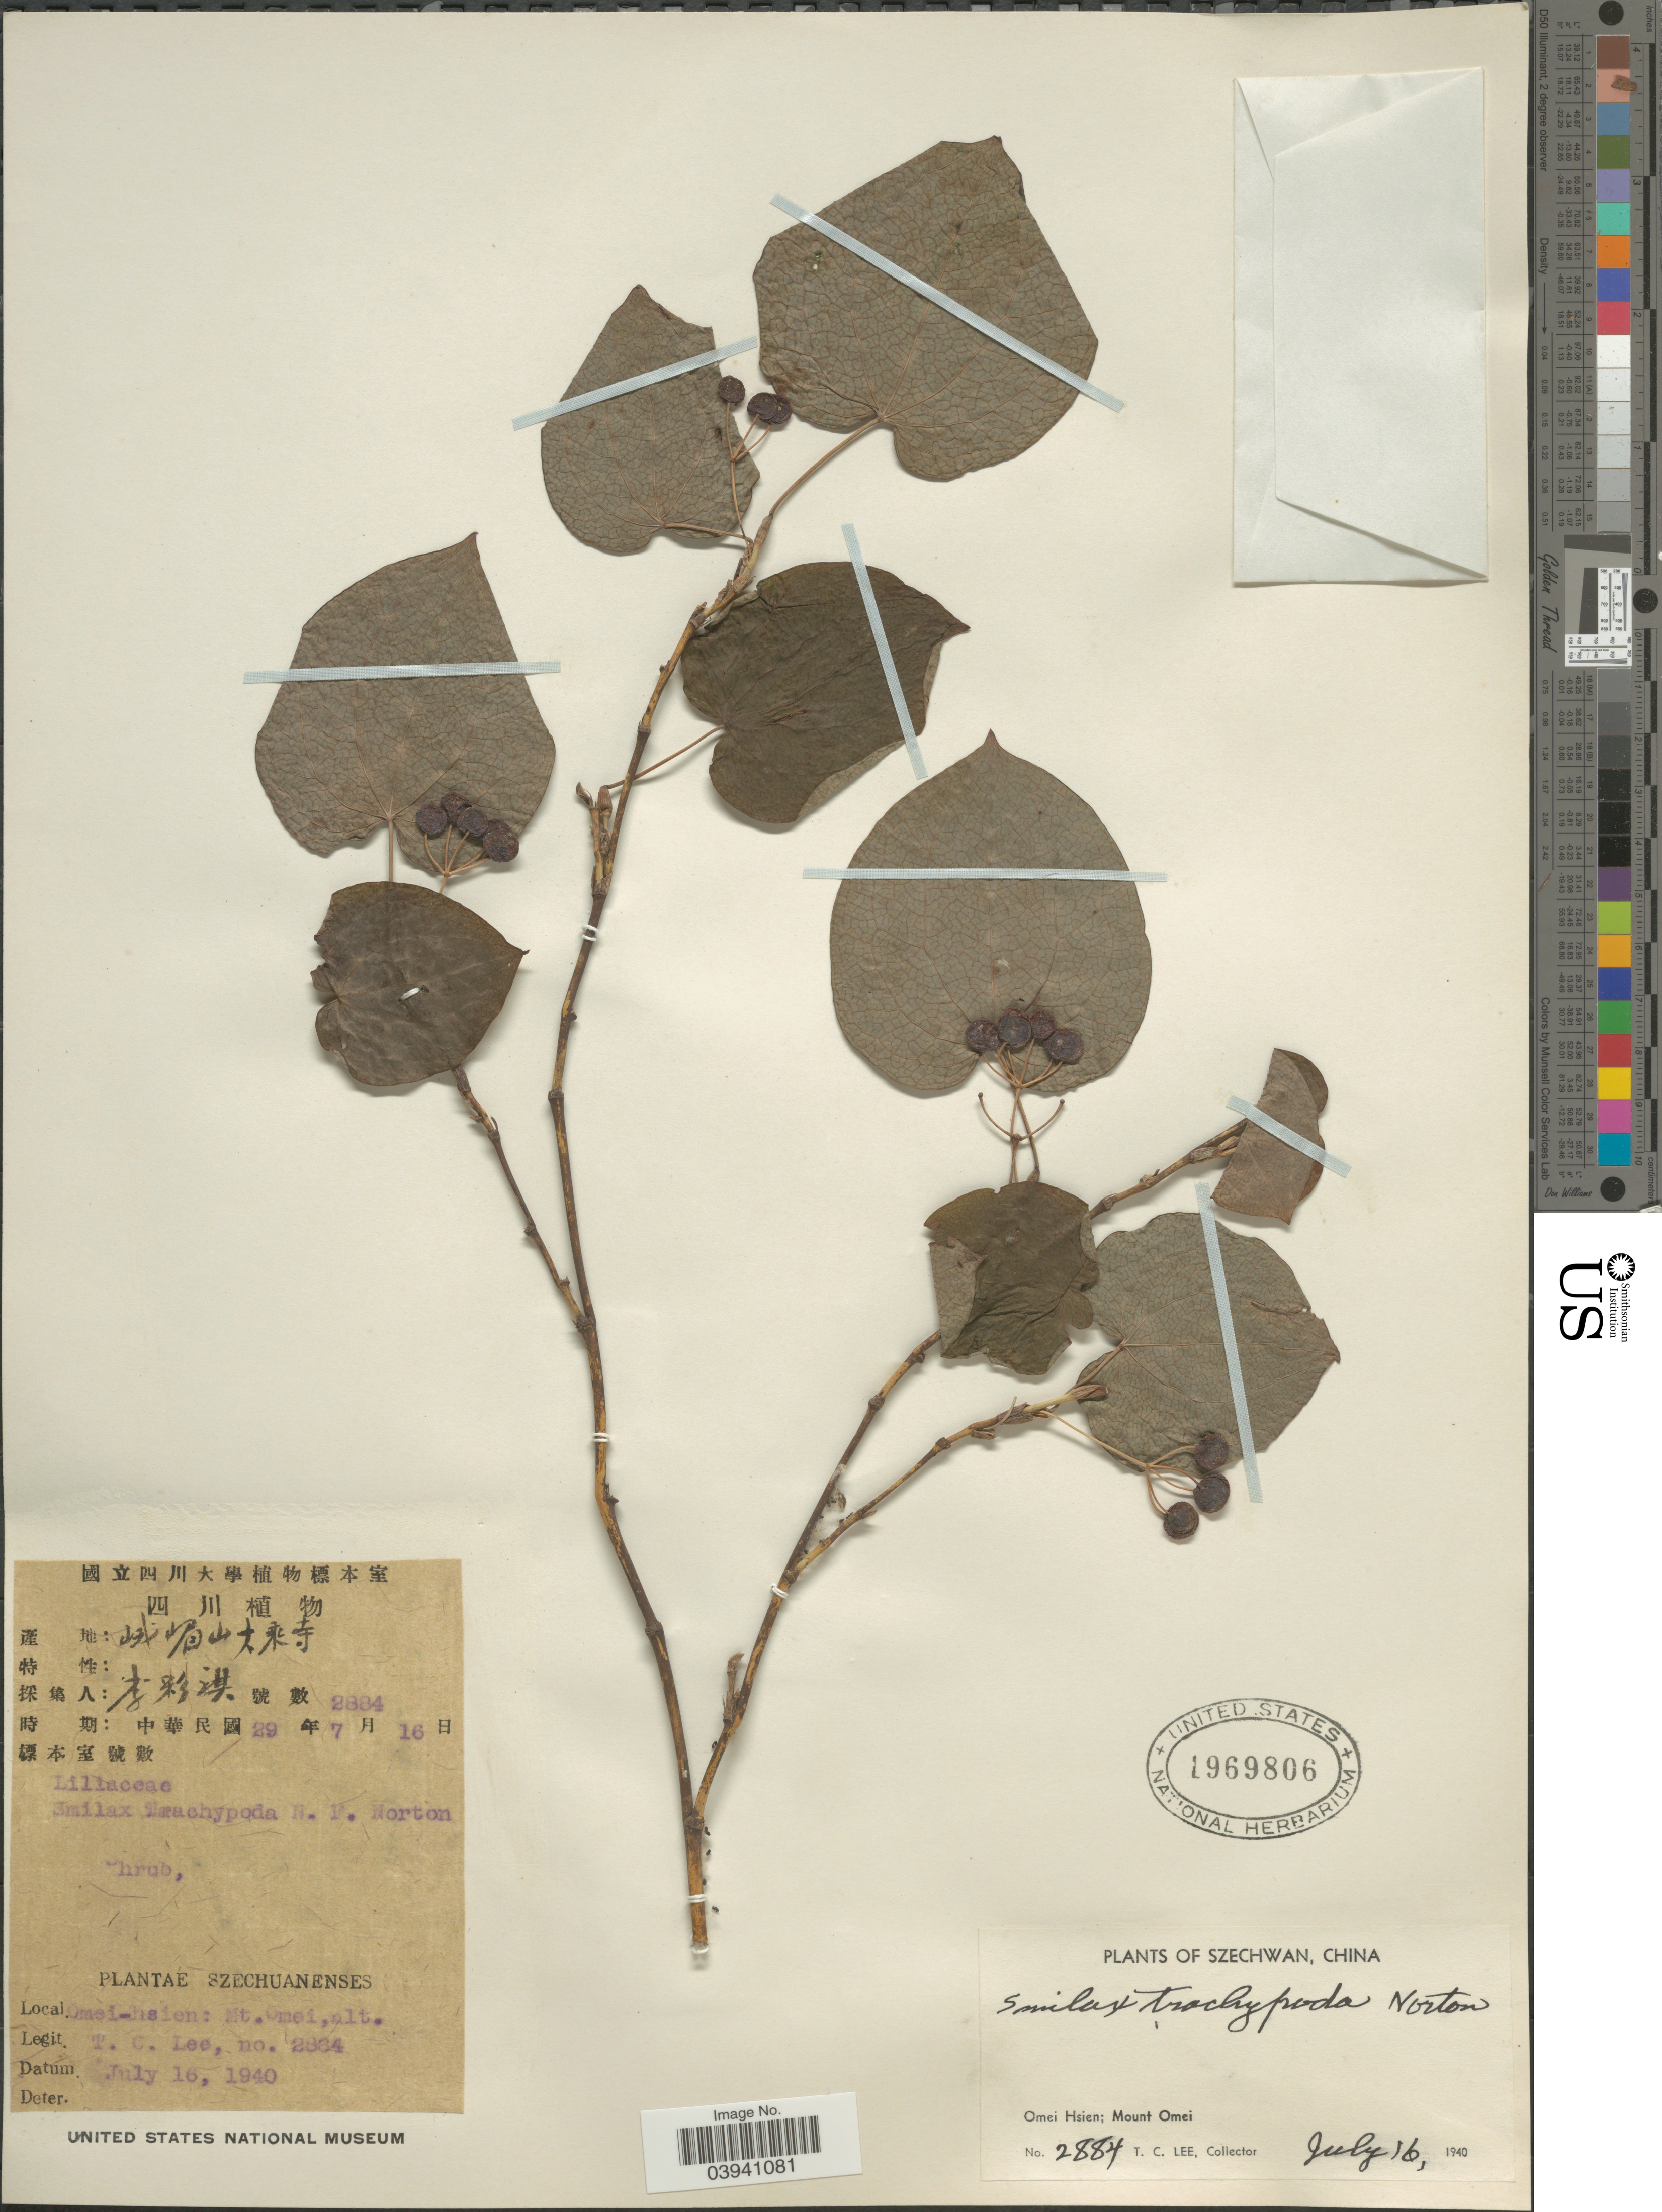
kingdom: Plantae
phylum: Tracheophyta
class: Liliopsida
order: Liliales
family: Smilacaceae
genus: Smilax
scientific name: Smilax trachypoda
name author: J.B. Norton in Sarg.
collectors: T. Lee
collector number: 2884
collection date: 1940-07-16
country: China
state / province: Sichuan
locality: Szechwan. Omei Hsien; Mount Omei.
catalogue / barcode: US 1969806